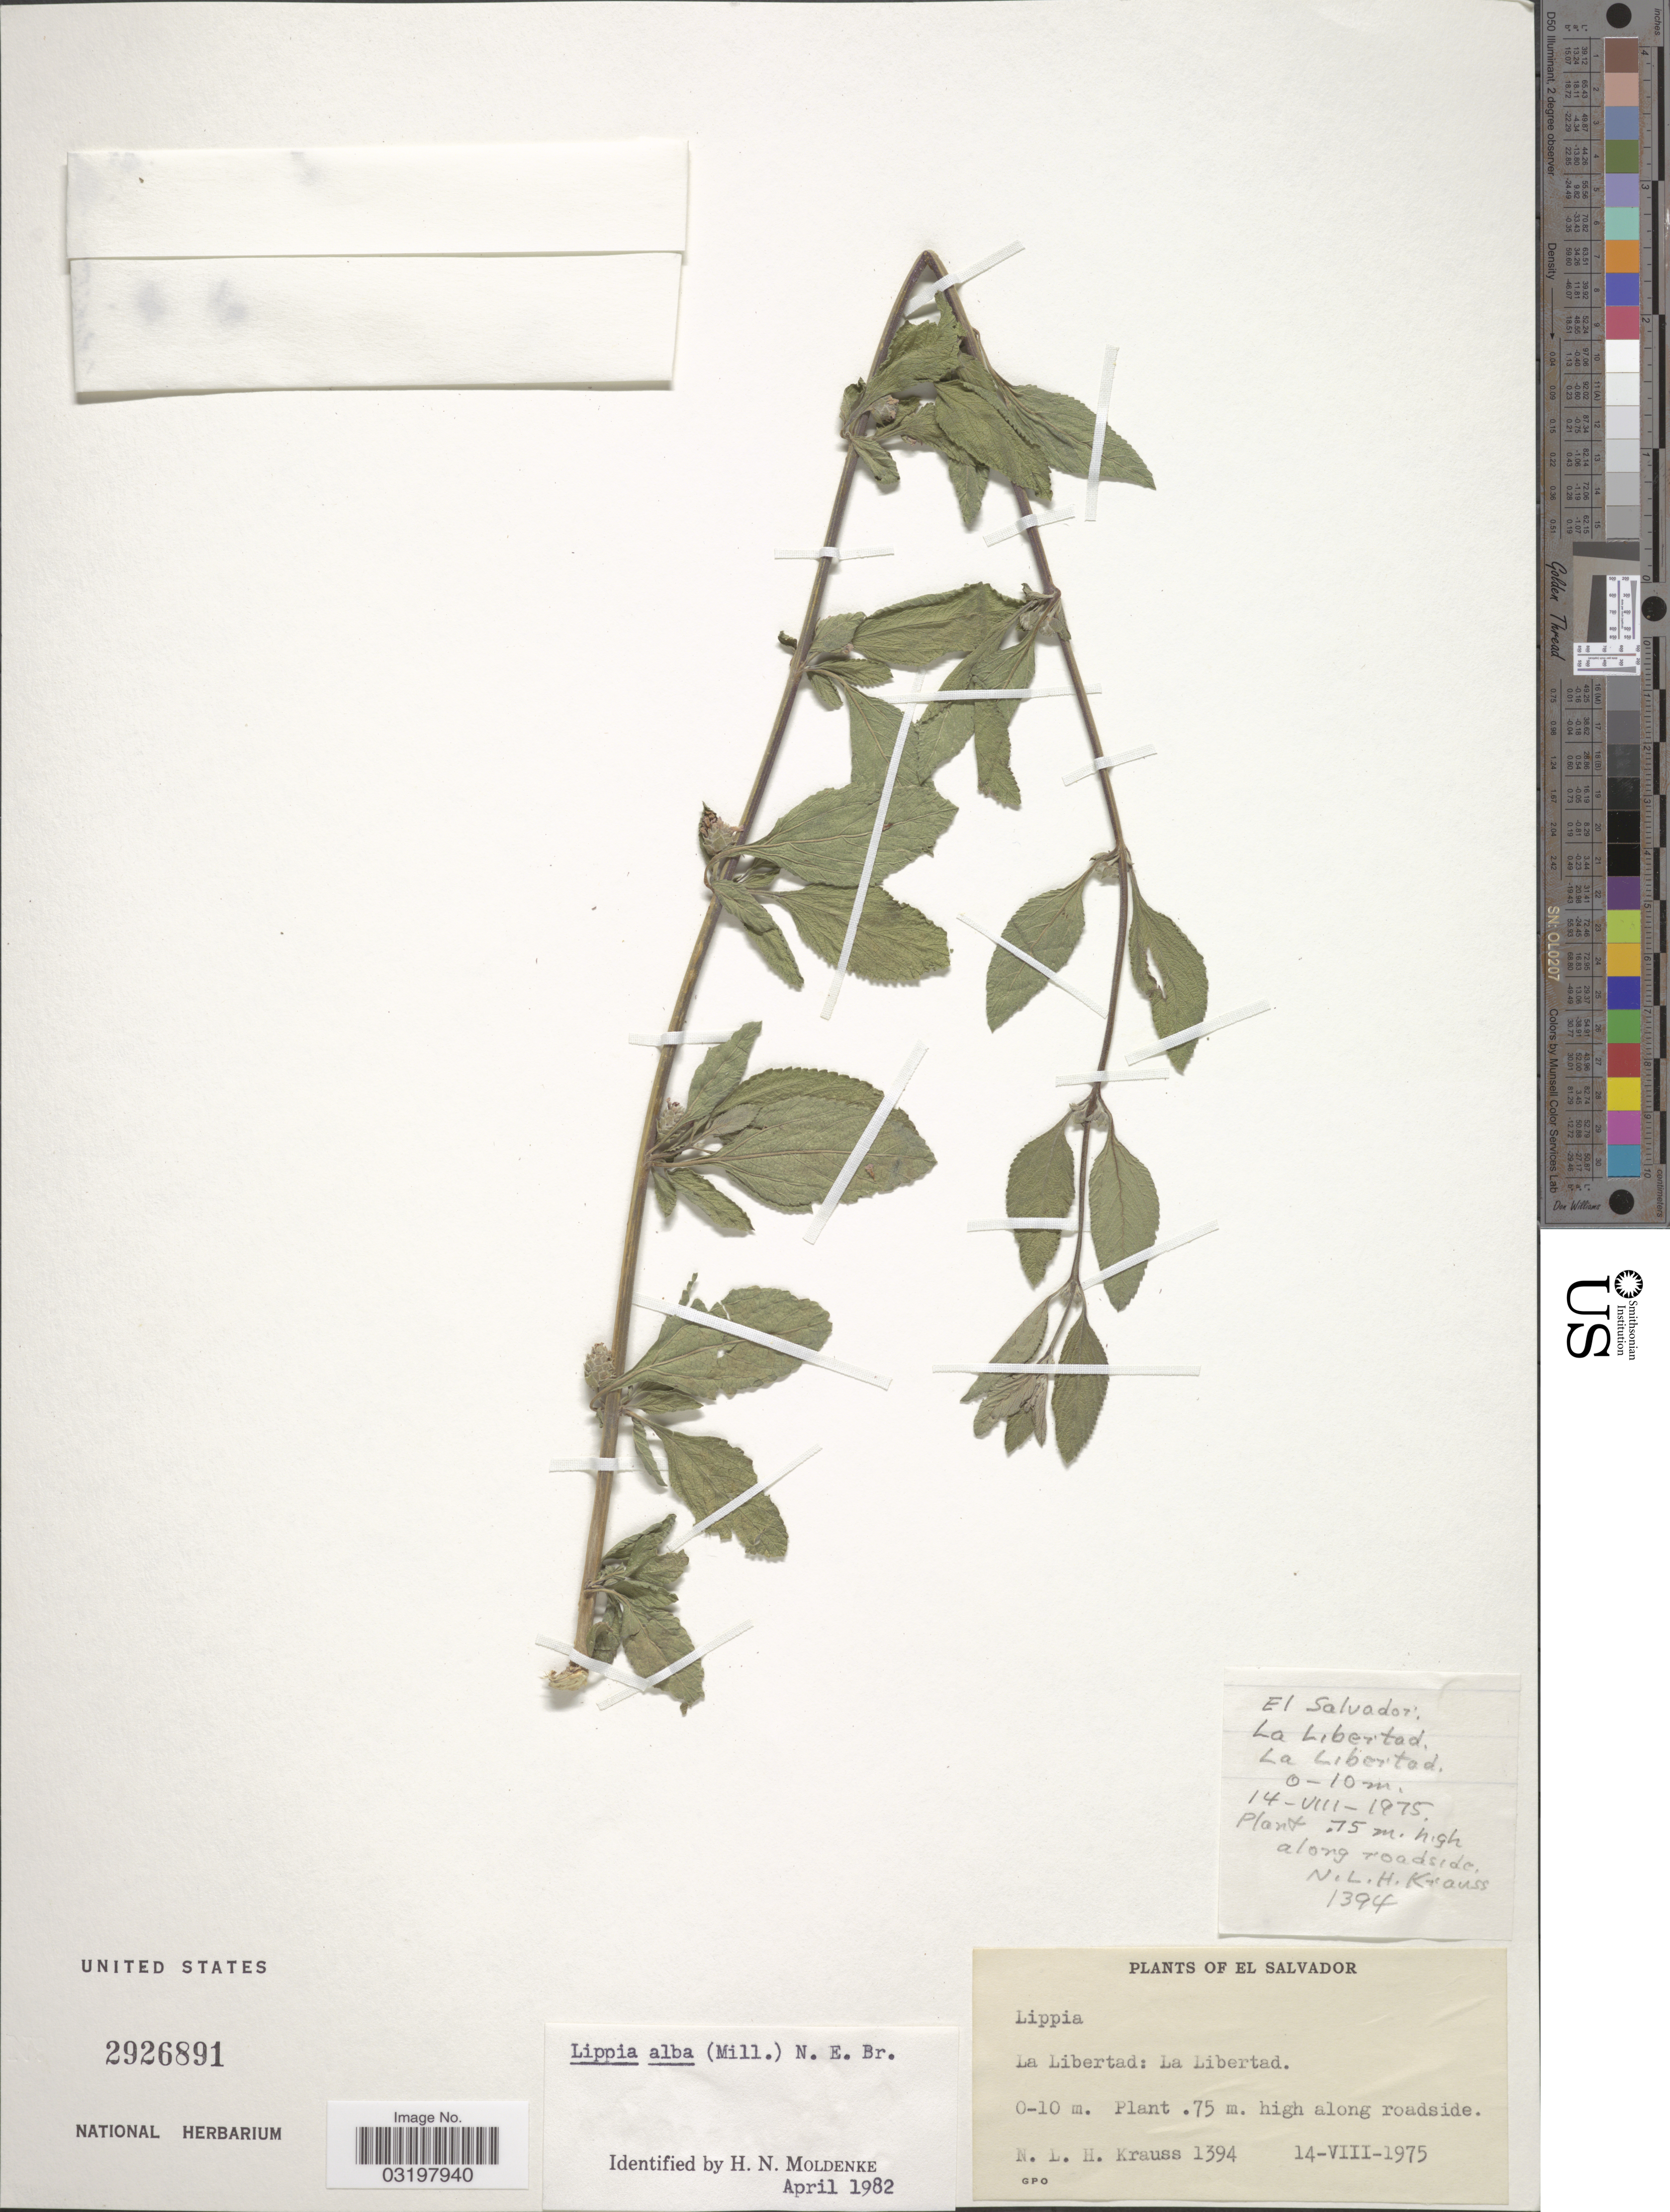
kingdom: Plantae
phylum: Tracheophyta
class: Magnoliopsida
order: Lamiales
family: Verbenaceae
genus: Lippia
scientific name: Lippia alba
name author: (Mill.) N.E. Br. ex Britton & P. Wilson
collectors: N. Krauss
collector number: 1394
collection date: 1975-08-14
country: El Salvador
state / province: La Libertad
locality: La Libertad: La Libertad.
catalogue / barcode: US 2926891